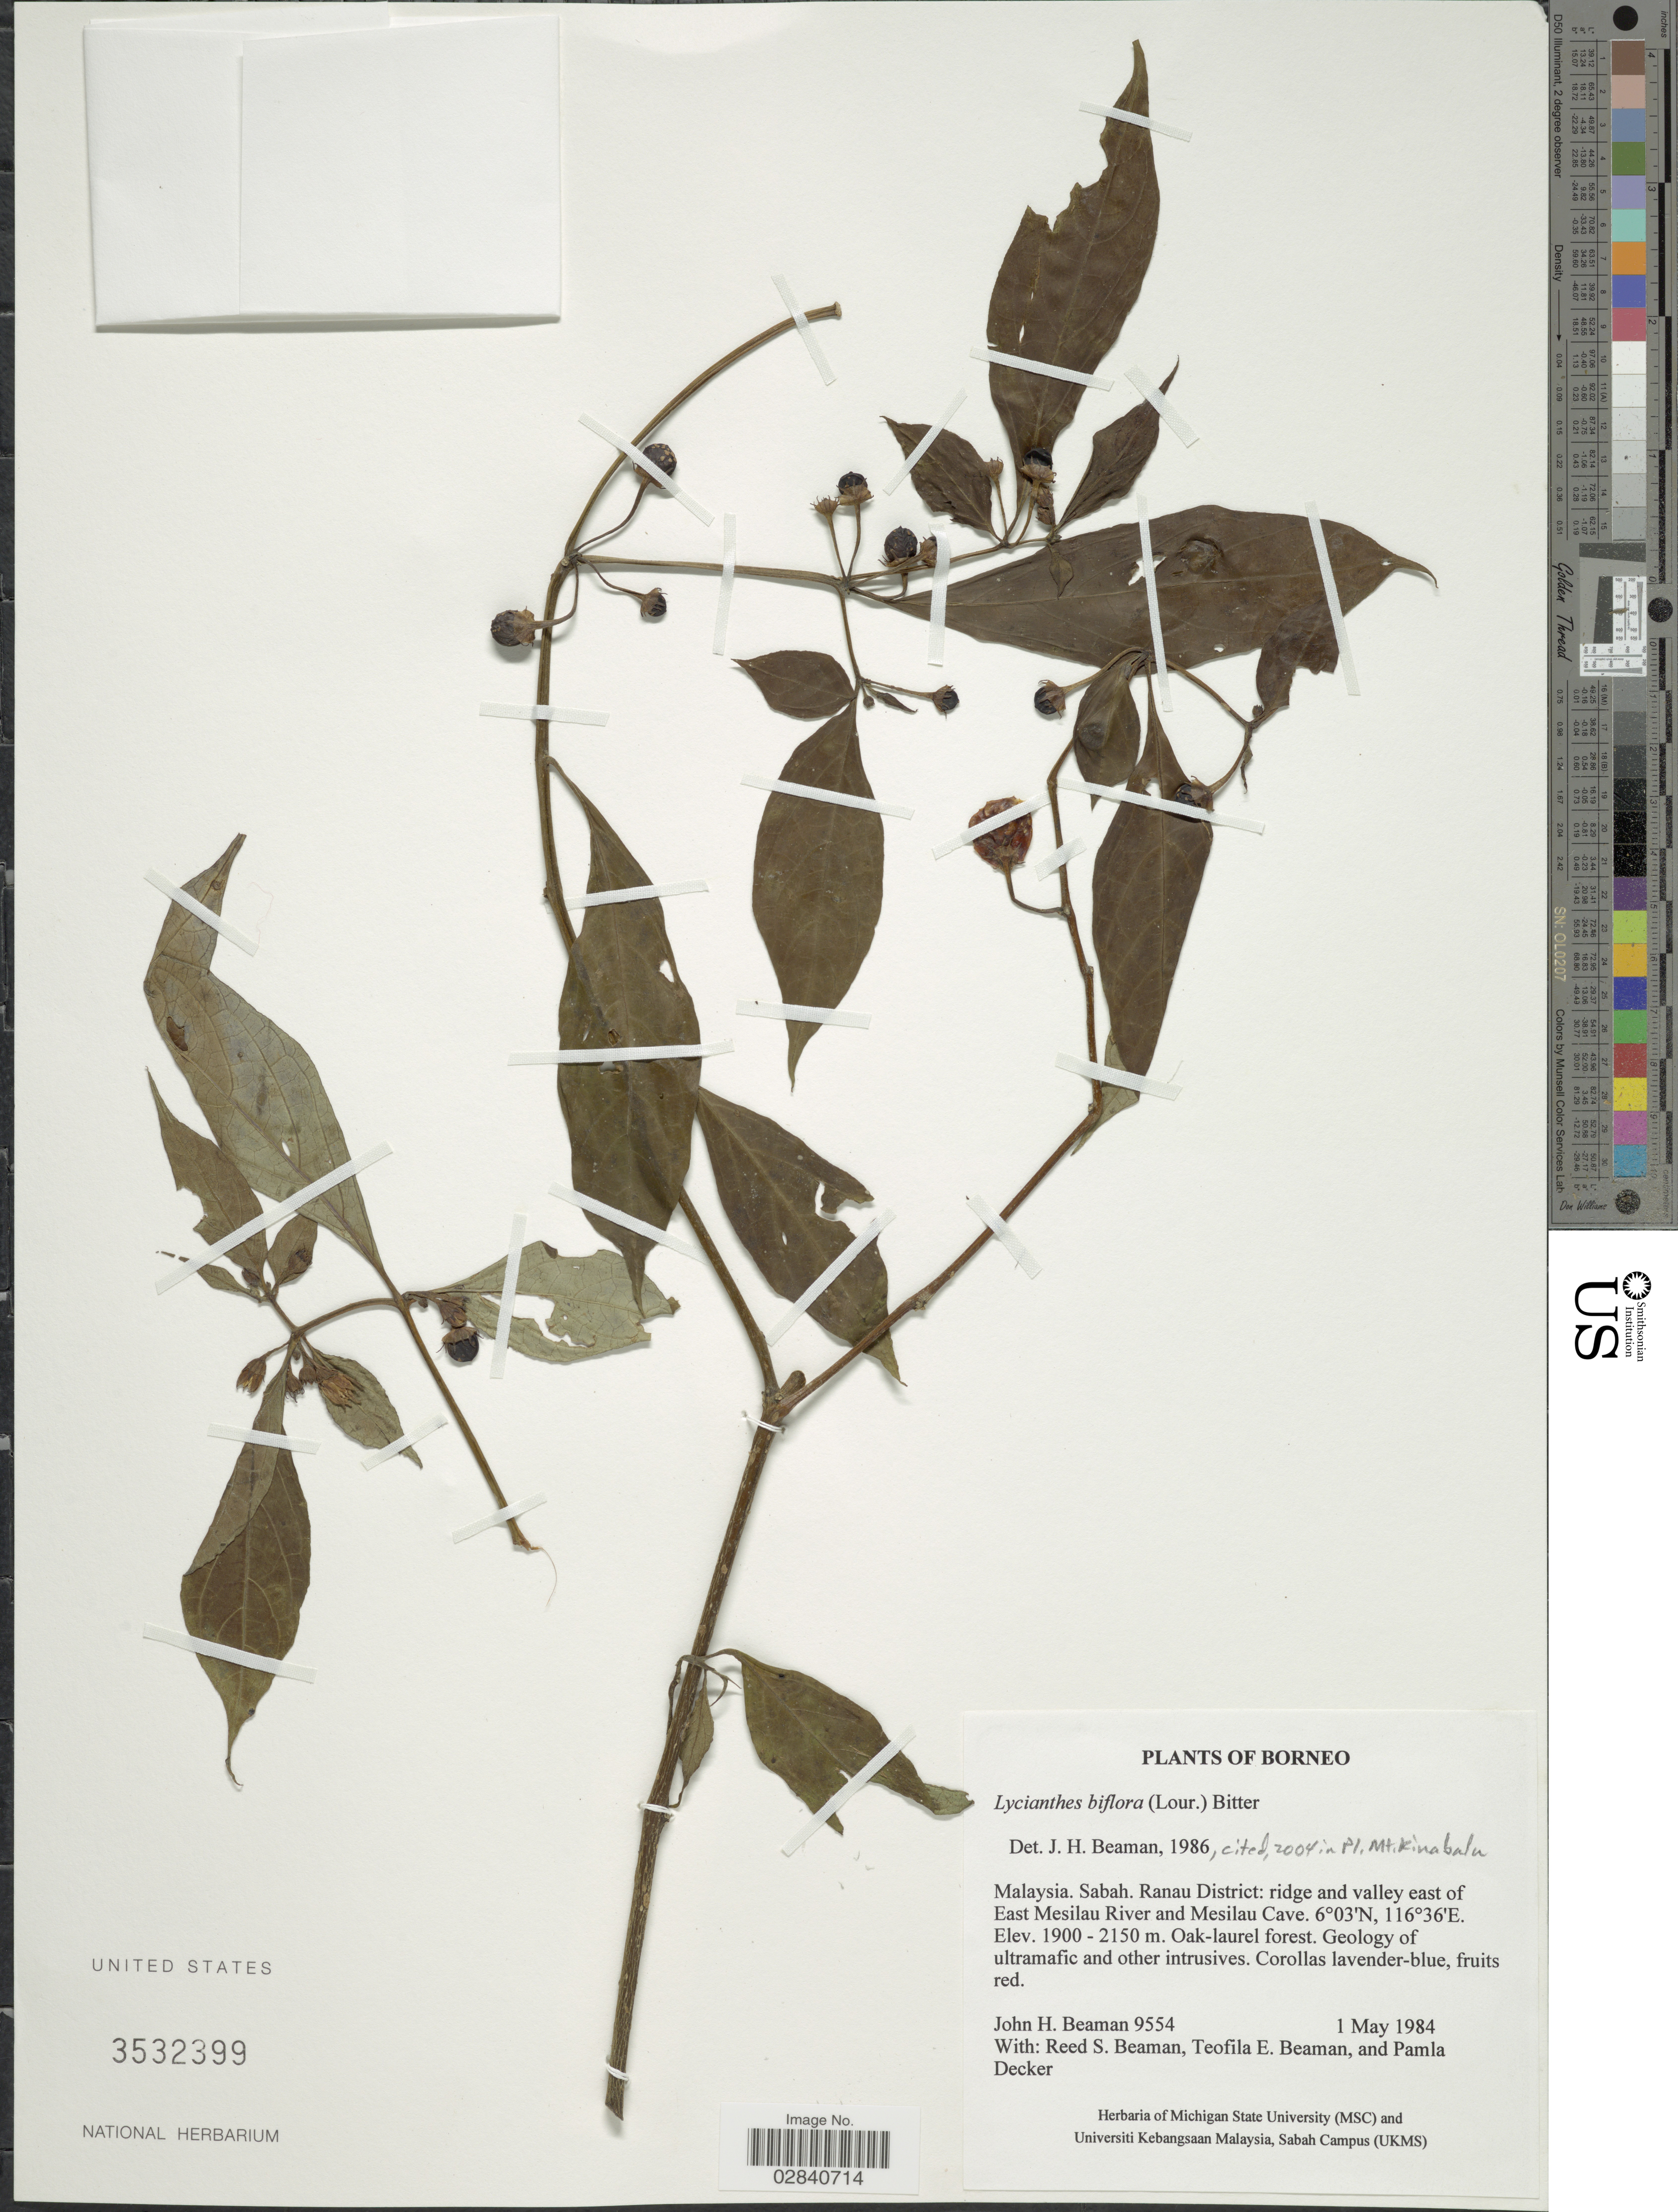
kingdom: Plantae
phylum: Tracheophyta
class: Magnoliopsida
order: Solanales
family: Solanaceae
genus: Lycianthes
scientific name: Lycianthes schizocalyx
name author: (Merr.) Bitter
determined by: Knapp, S. D.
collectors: J. H. Beaman, R. S. Beaman, T. E. Beaman & P. Decker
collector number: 9554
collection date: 1984-05-01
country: Malaysia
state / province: Sabah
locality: Borneo. Ranau District: ridge and valley east of East Mesilau River and Mesilau Cave.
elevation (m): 1900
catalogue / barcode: US 3532399